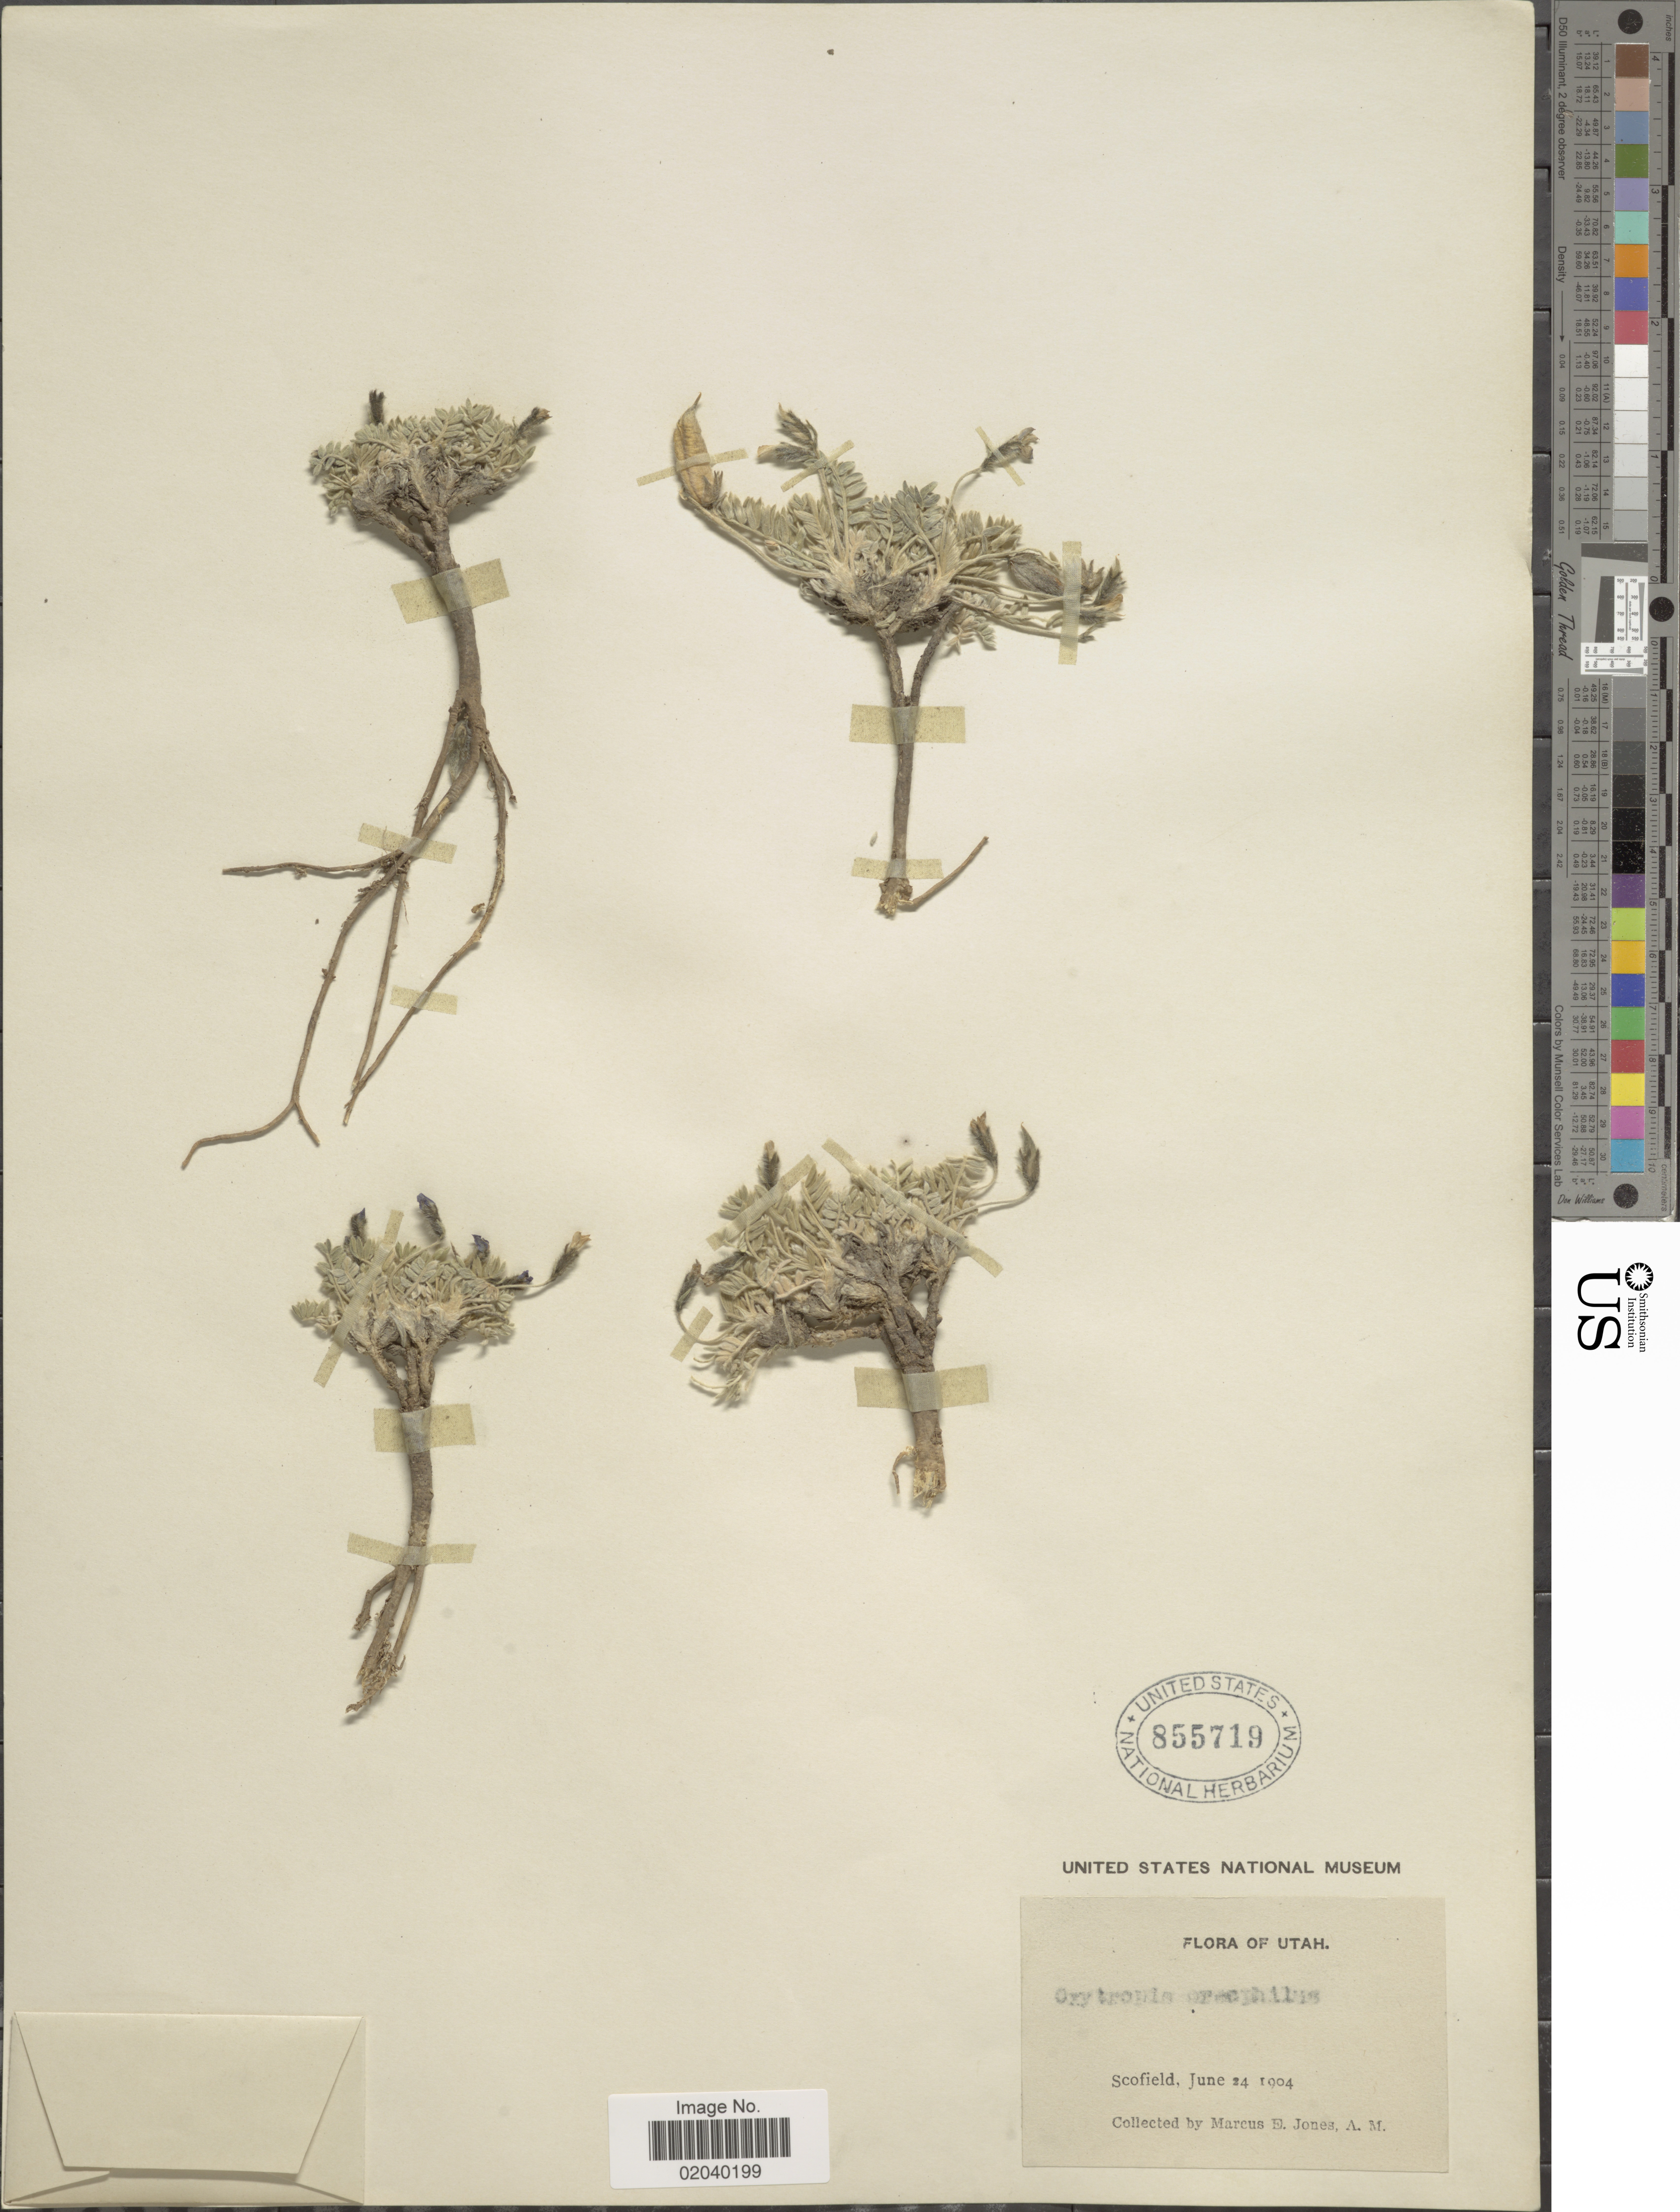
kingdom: Plantae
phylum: Tracheophyta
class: Magnoliopsida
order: Fabales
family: Fabaceae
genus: Oxytropis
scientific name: Oxytropis oreophila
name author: A. Gray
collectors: M. E. Jones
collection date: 1904-06-24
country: United States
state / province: Utah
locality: Scofield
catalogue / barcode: US 855719